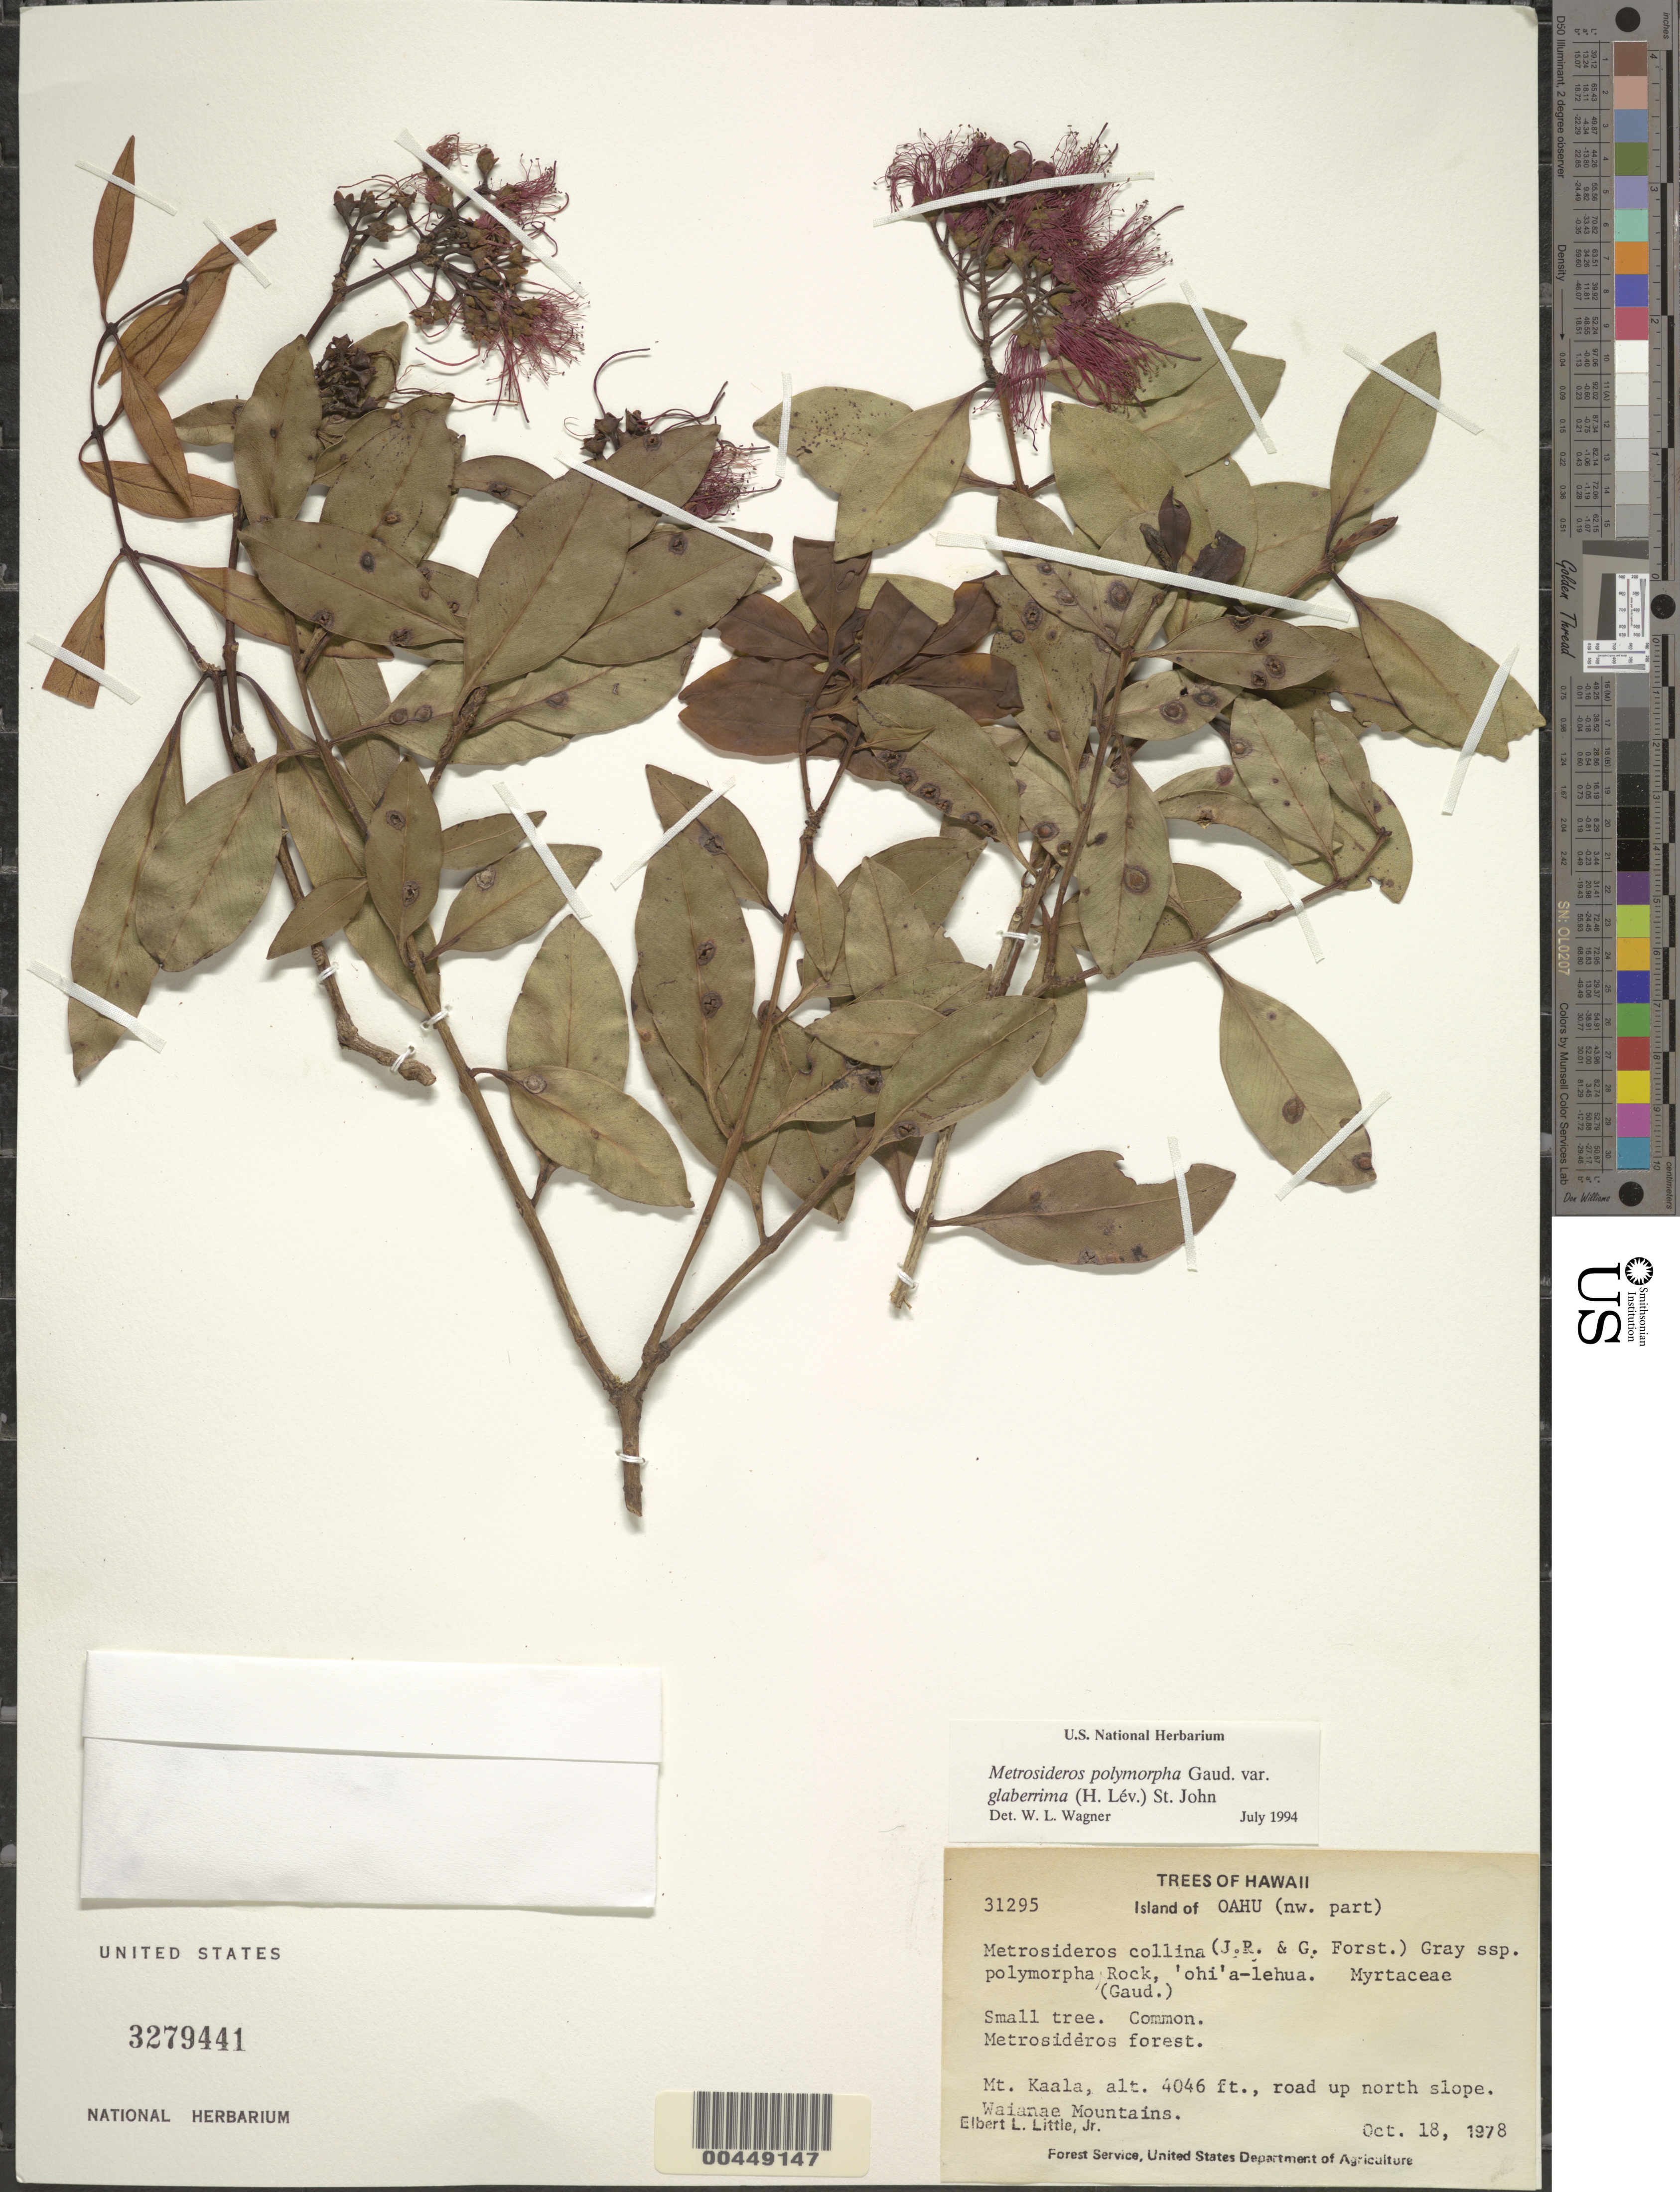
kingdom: Plantae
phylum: Tracheophyta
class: Magnoliopsida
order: Myrtales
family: Myrtaceae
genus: Metrosideros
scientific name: Metrosideros polymorpha var. glaberrima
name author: (H. Lév.) H. St. John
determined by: Wagner, W. L., (BOT), Smithsonian Institution - National Museum of Natural History (UNITED STATES)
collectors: E. L. Little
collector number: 31295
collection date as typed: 18 Oct 1978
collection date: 1978-10-18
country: United States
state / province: Hawaii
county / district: Honolulu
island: Oahu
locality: NW part of Oahu, Mt. Kaala, road up north slope, Waianae Mountains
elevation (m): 1233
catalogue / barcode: US 3279441